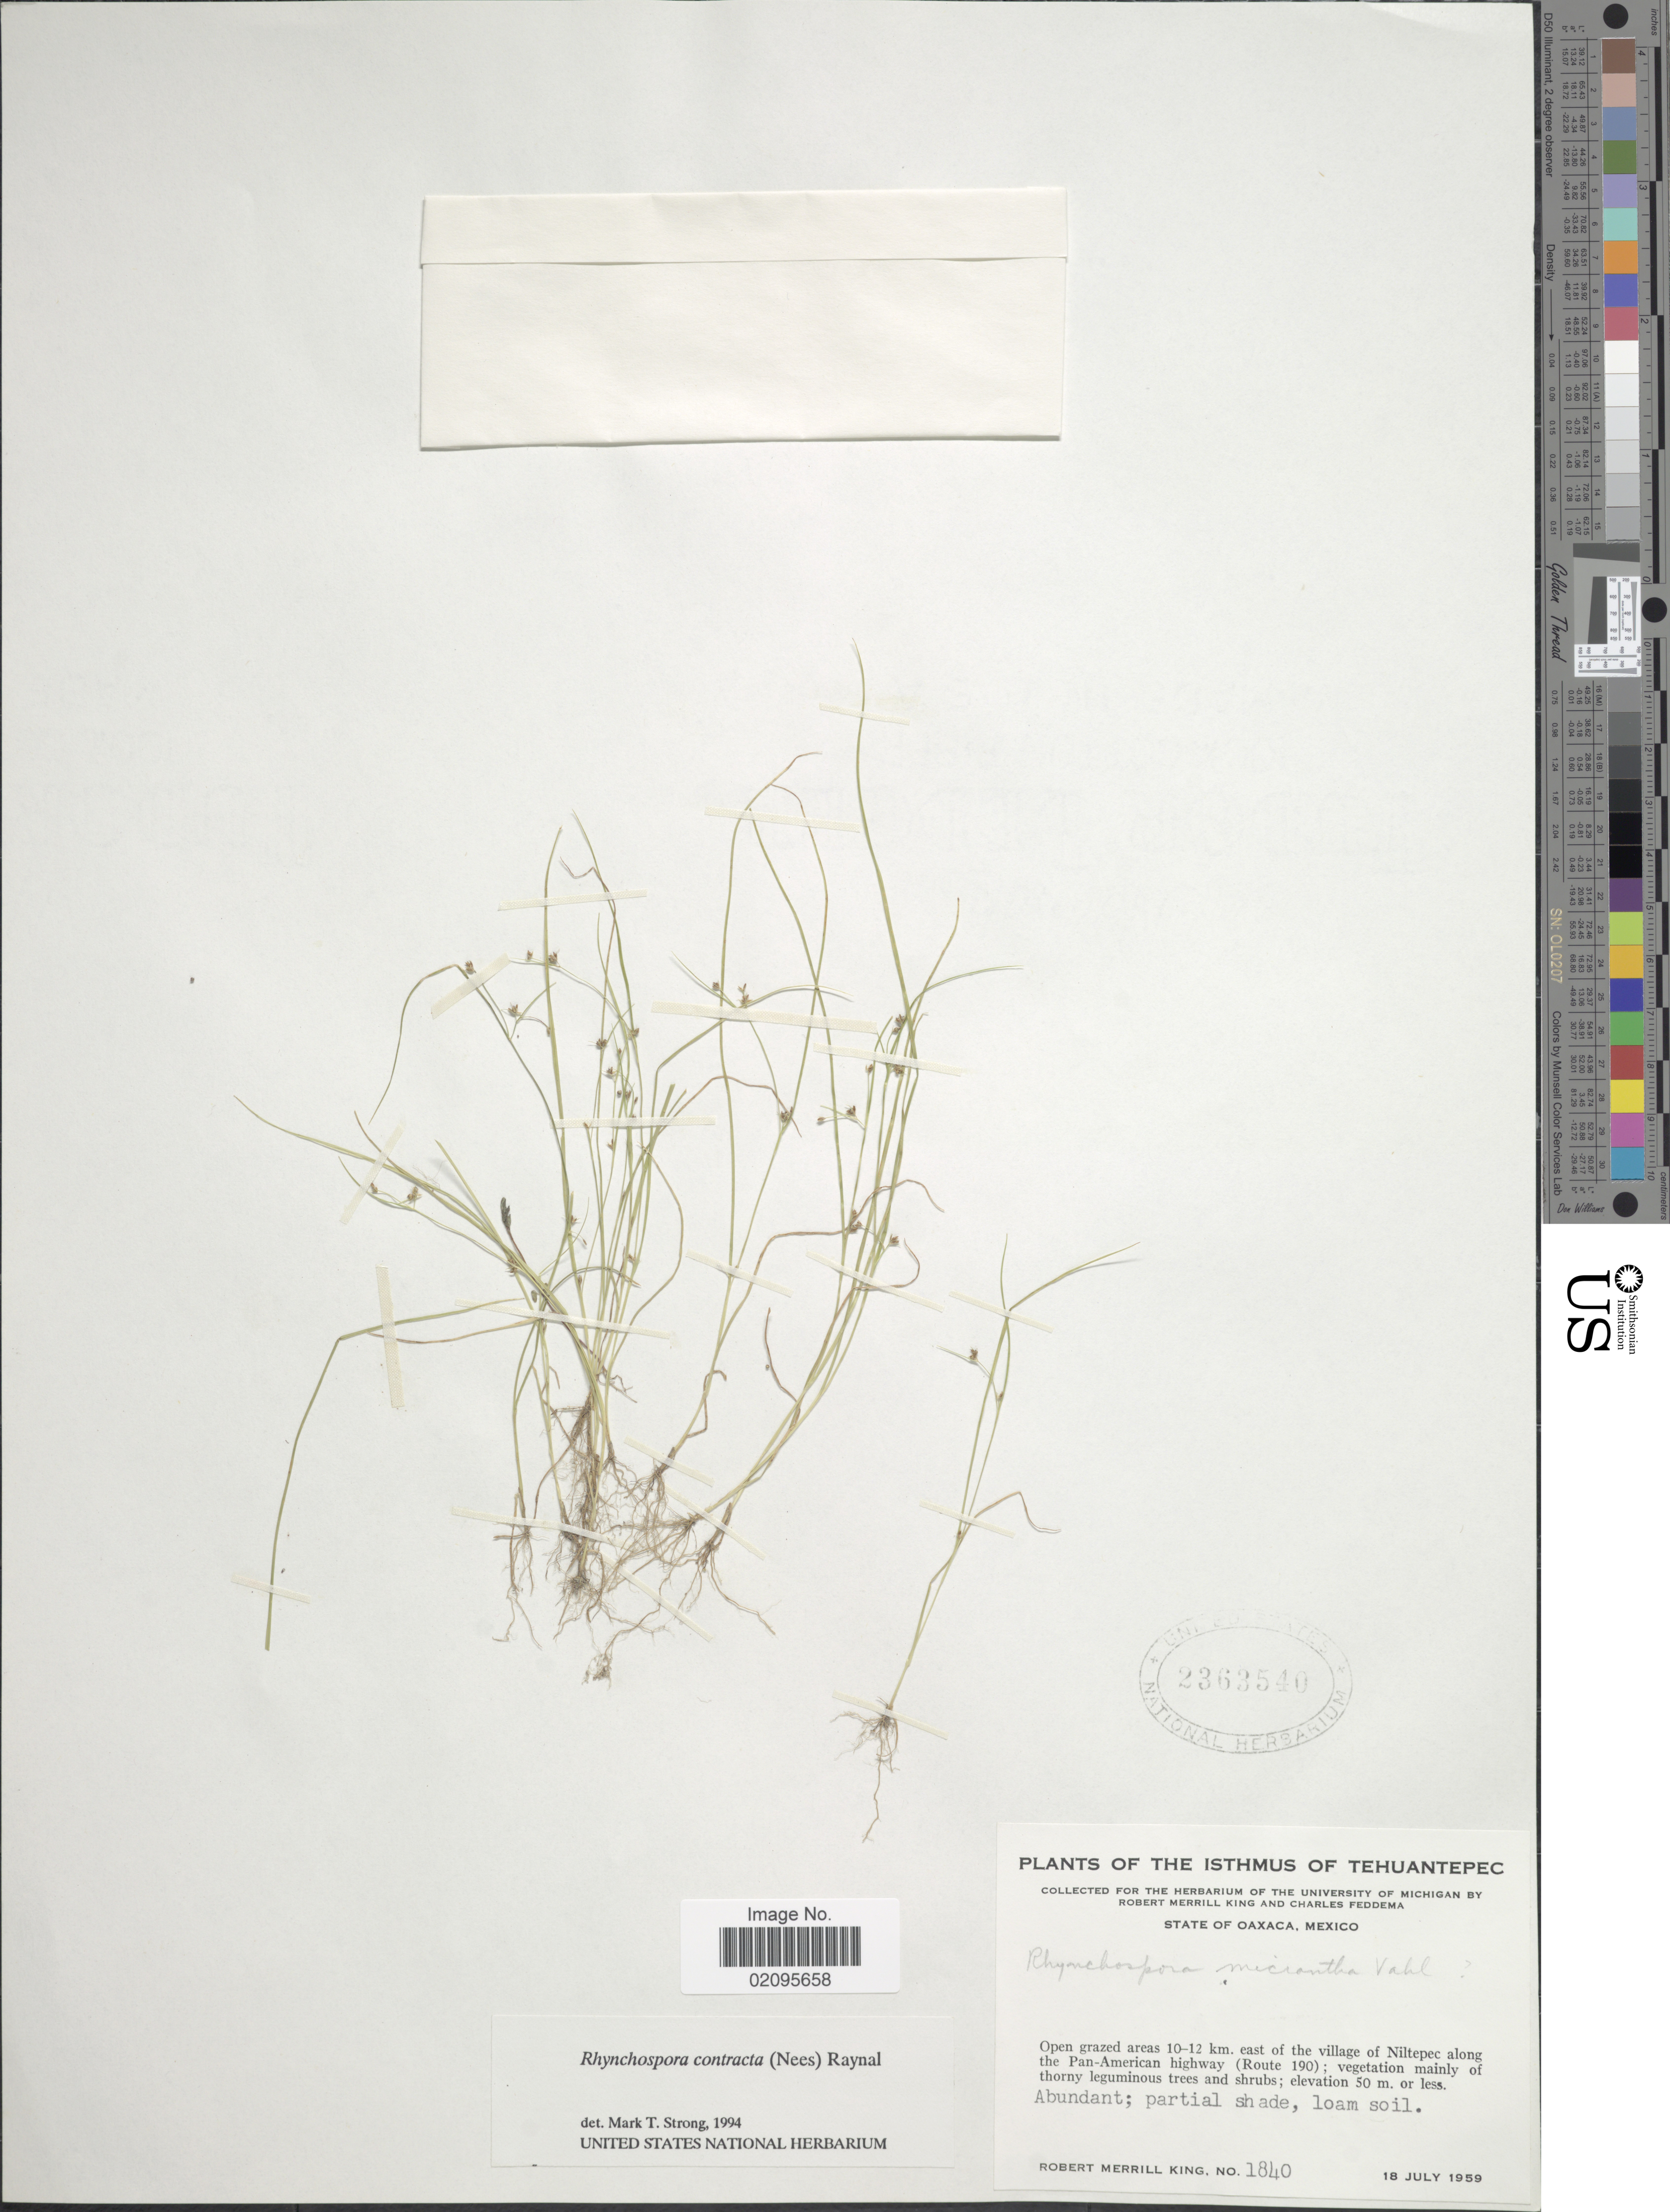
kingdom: Plantae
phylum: Tracheophyta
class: Liliopsida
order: Poales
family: Cyperaceae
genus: Rhynchospora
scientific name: Rhynchospora contracta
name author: (Nees) J. Raynal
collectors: R. M. King & C. Feddema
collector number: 1840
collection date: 1959-07-18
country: Mexico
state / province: Oaxaca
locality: The Isthmus of Tehuantepec, open grazed areas 10-12 km. east of the village of Niltepec along the Pan-American highway (Route 190).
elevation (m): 50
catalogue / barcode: US 2363540